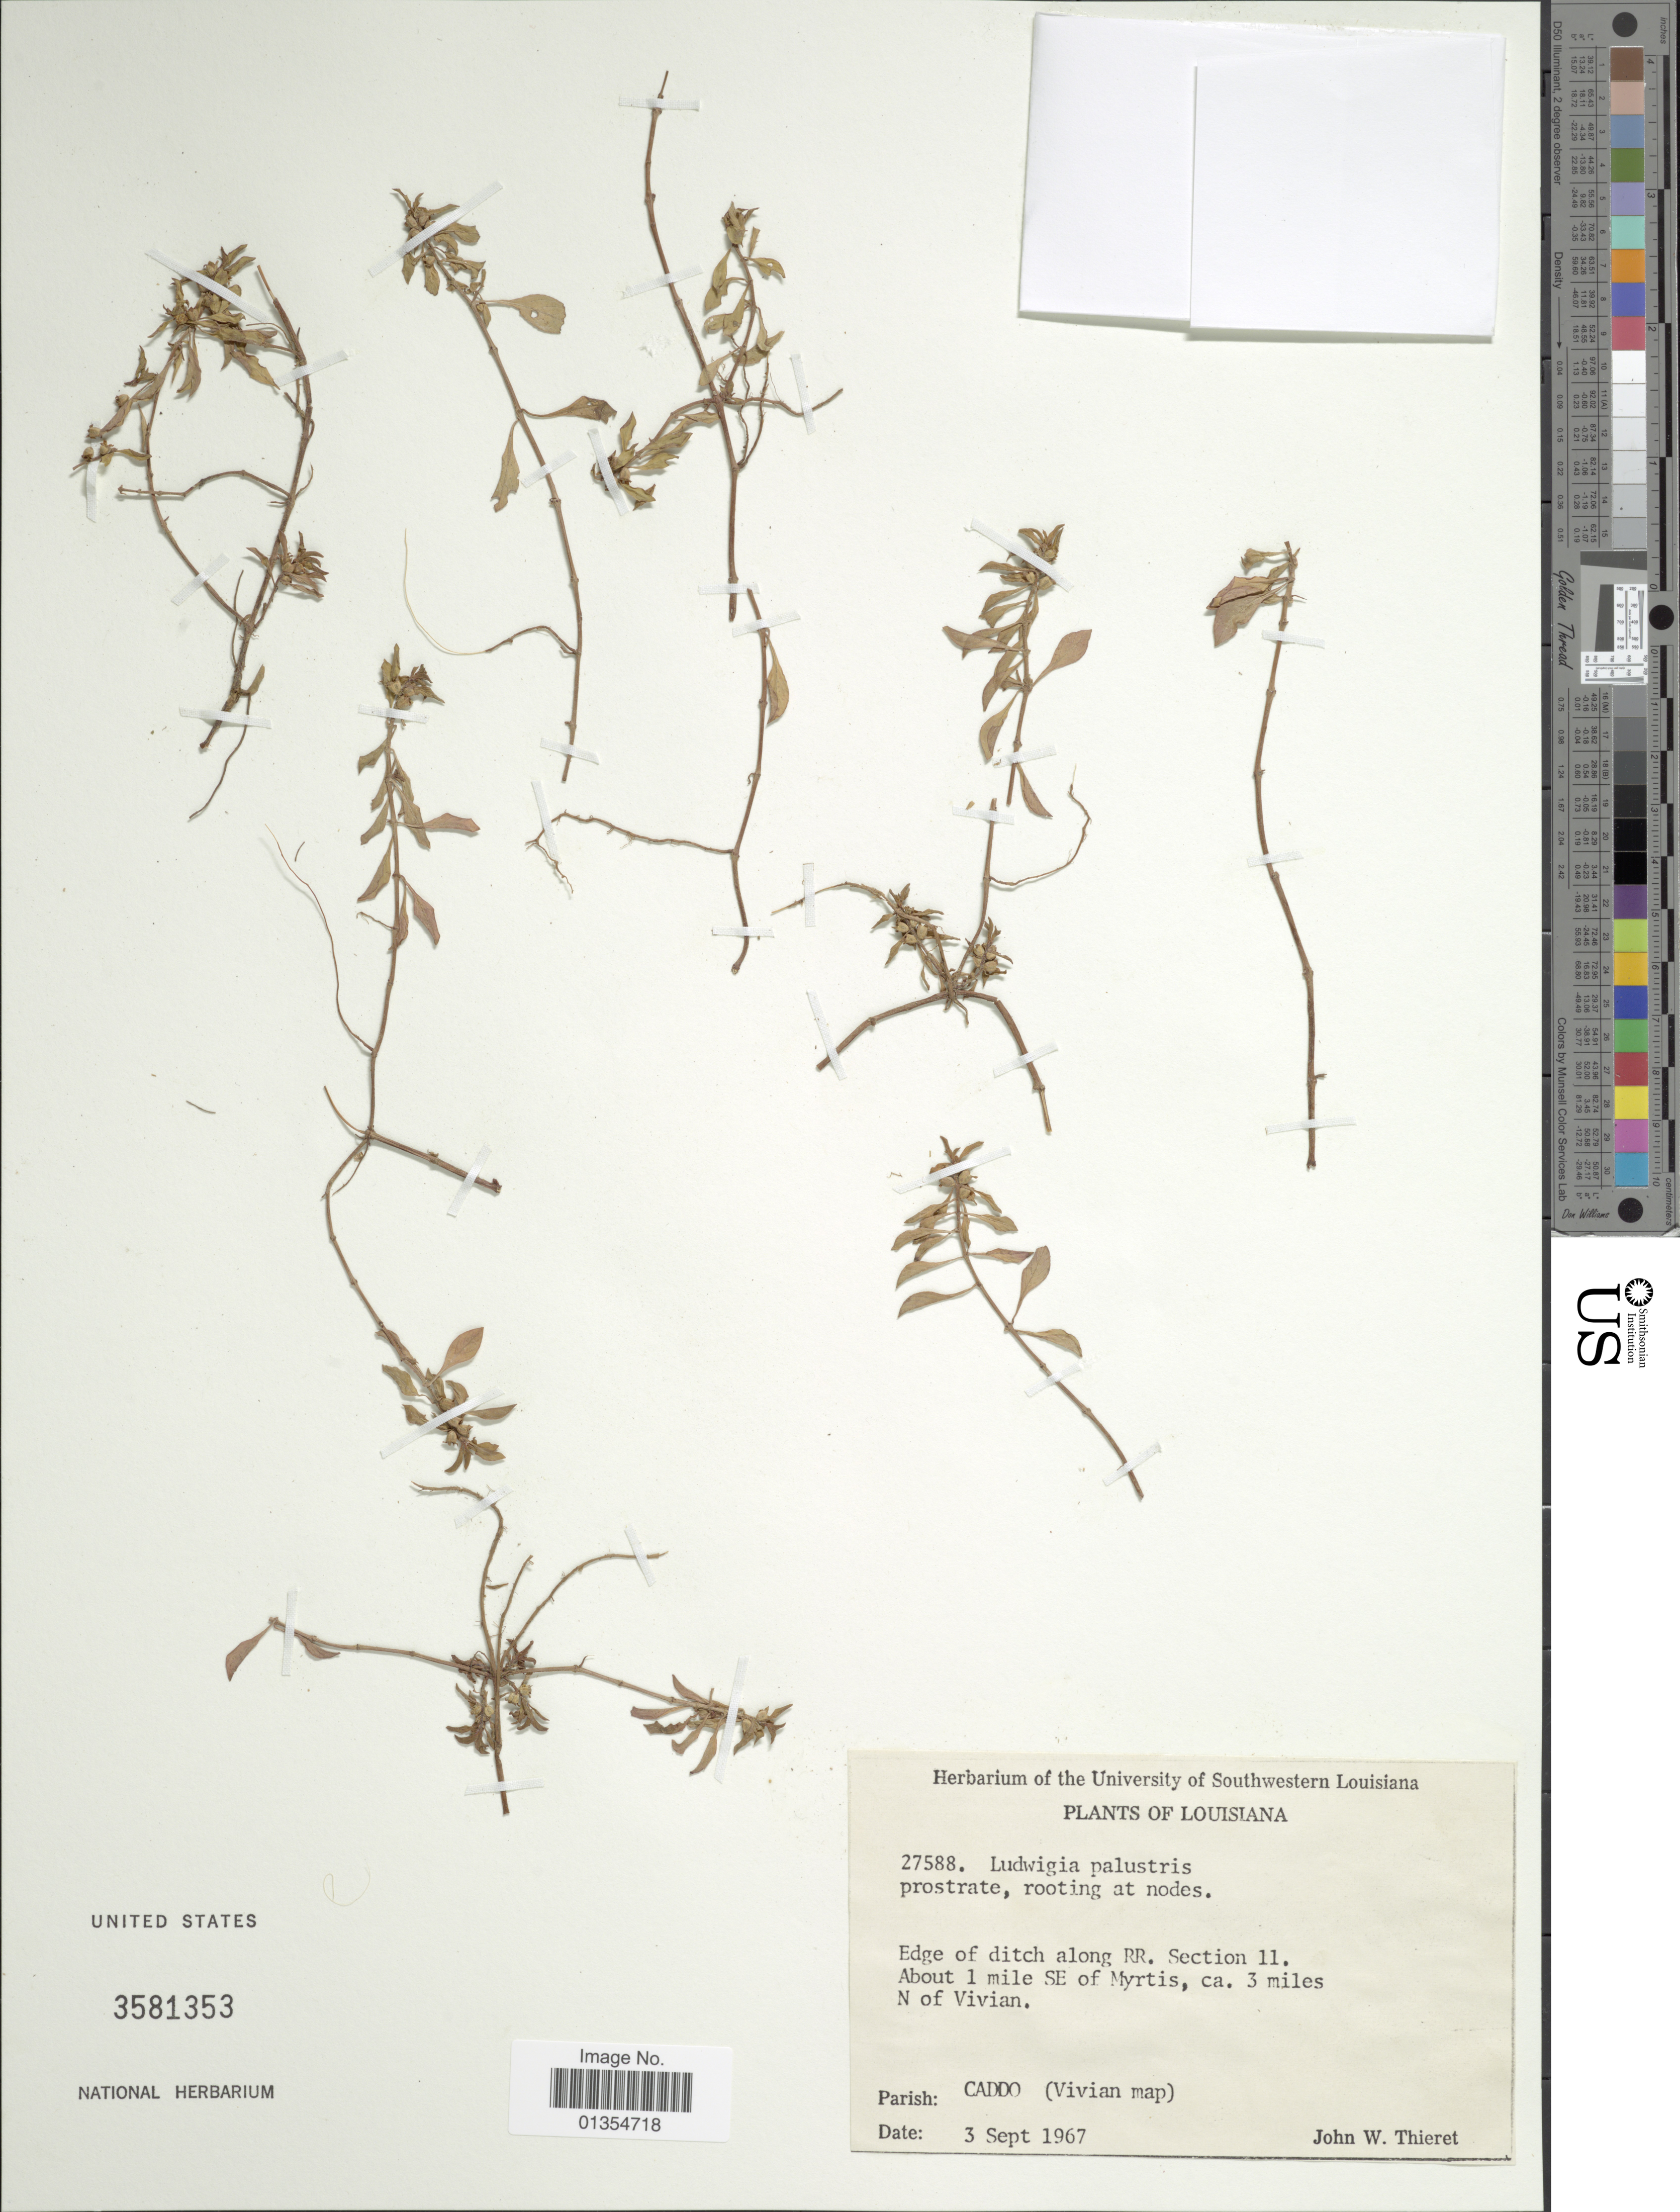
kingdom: Plantae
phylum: Tracheophyta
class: Magnoliopsida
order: Myrtales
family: Onagraceae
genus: Ludwigia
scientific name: Ludwigia palustris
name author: (L.) Elliott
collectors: J. W. Thieret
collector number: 27588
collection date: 1967-09-03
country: United States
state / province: Louisiana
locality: Edge of ditch along RR. Section 11, about 1 mile SE of Myrtis, ca 3 miles N of Vivian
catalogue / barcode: US 3581353